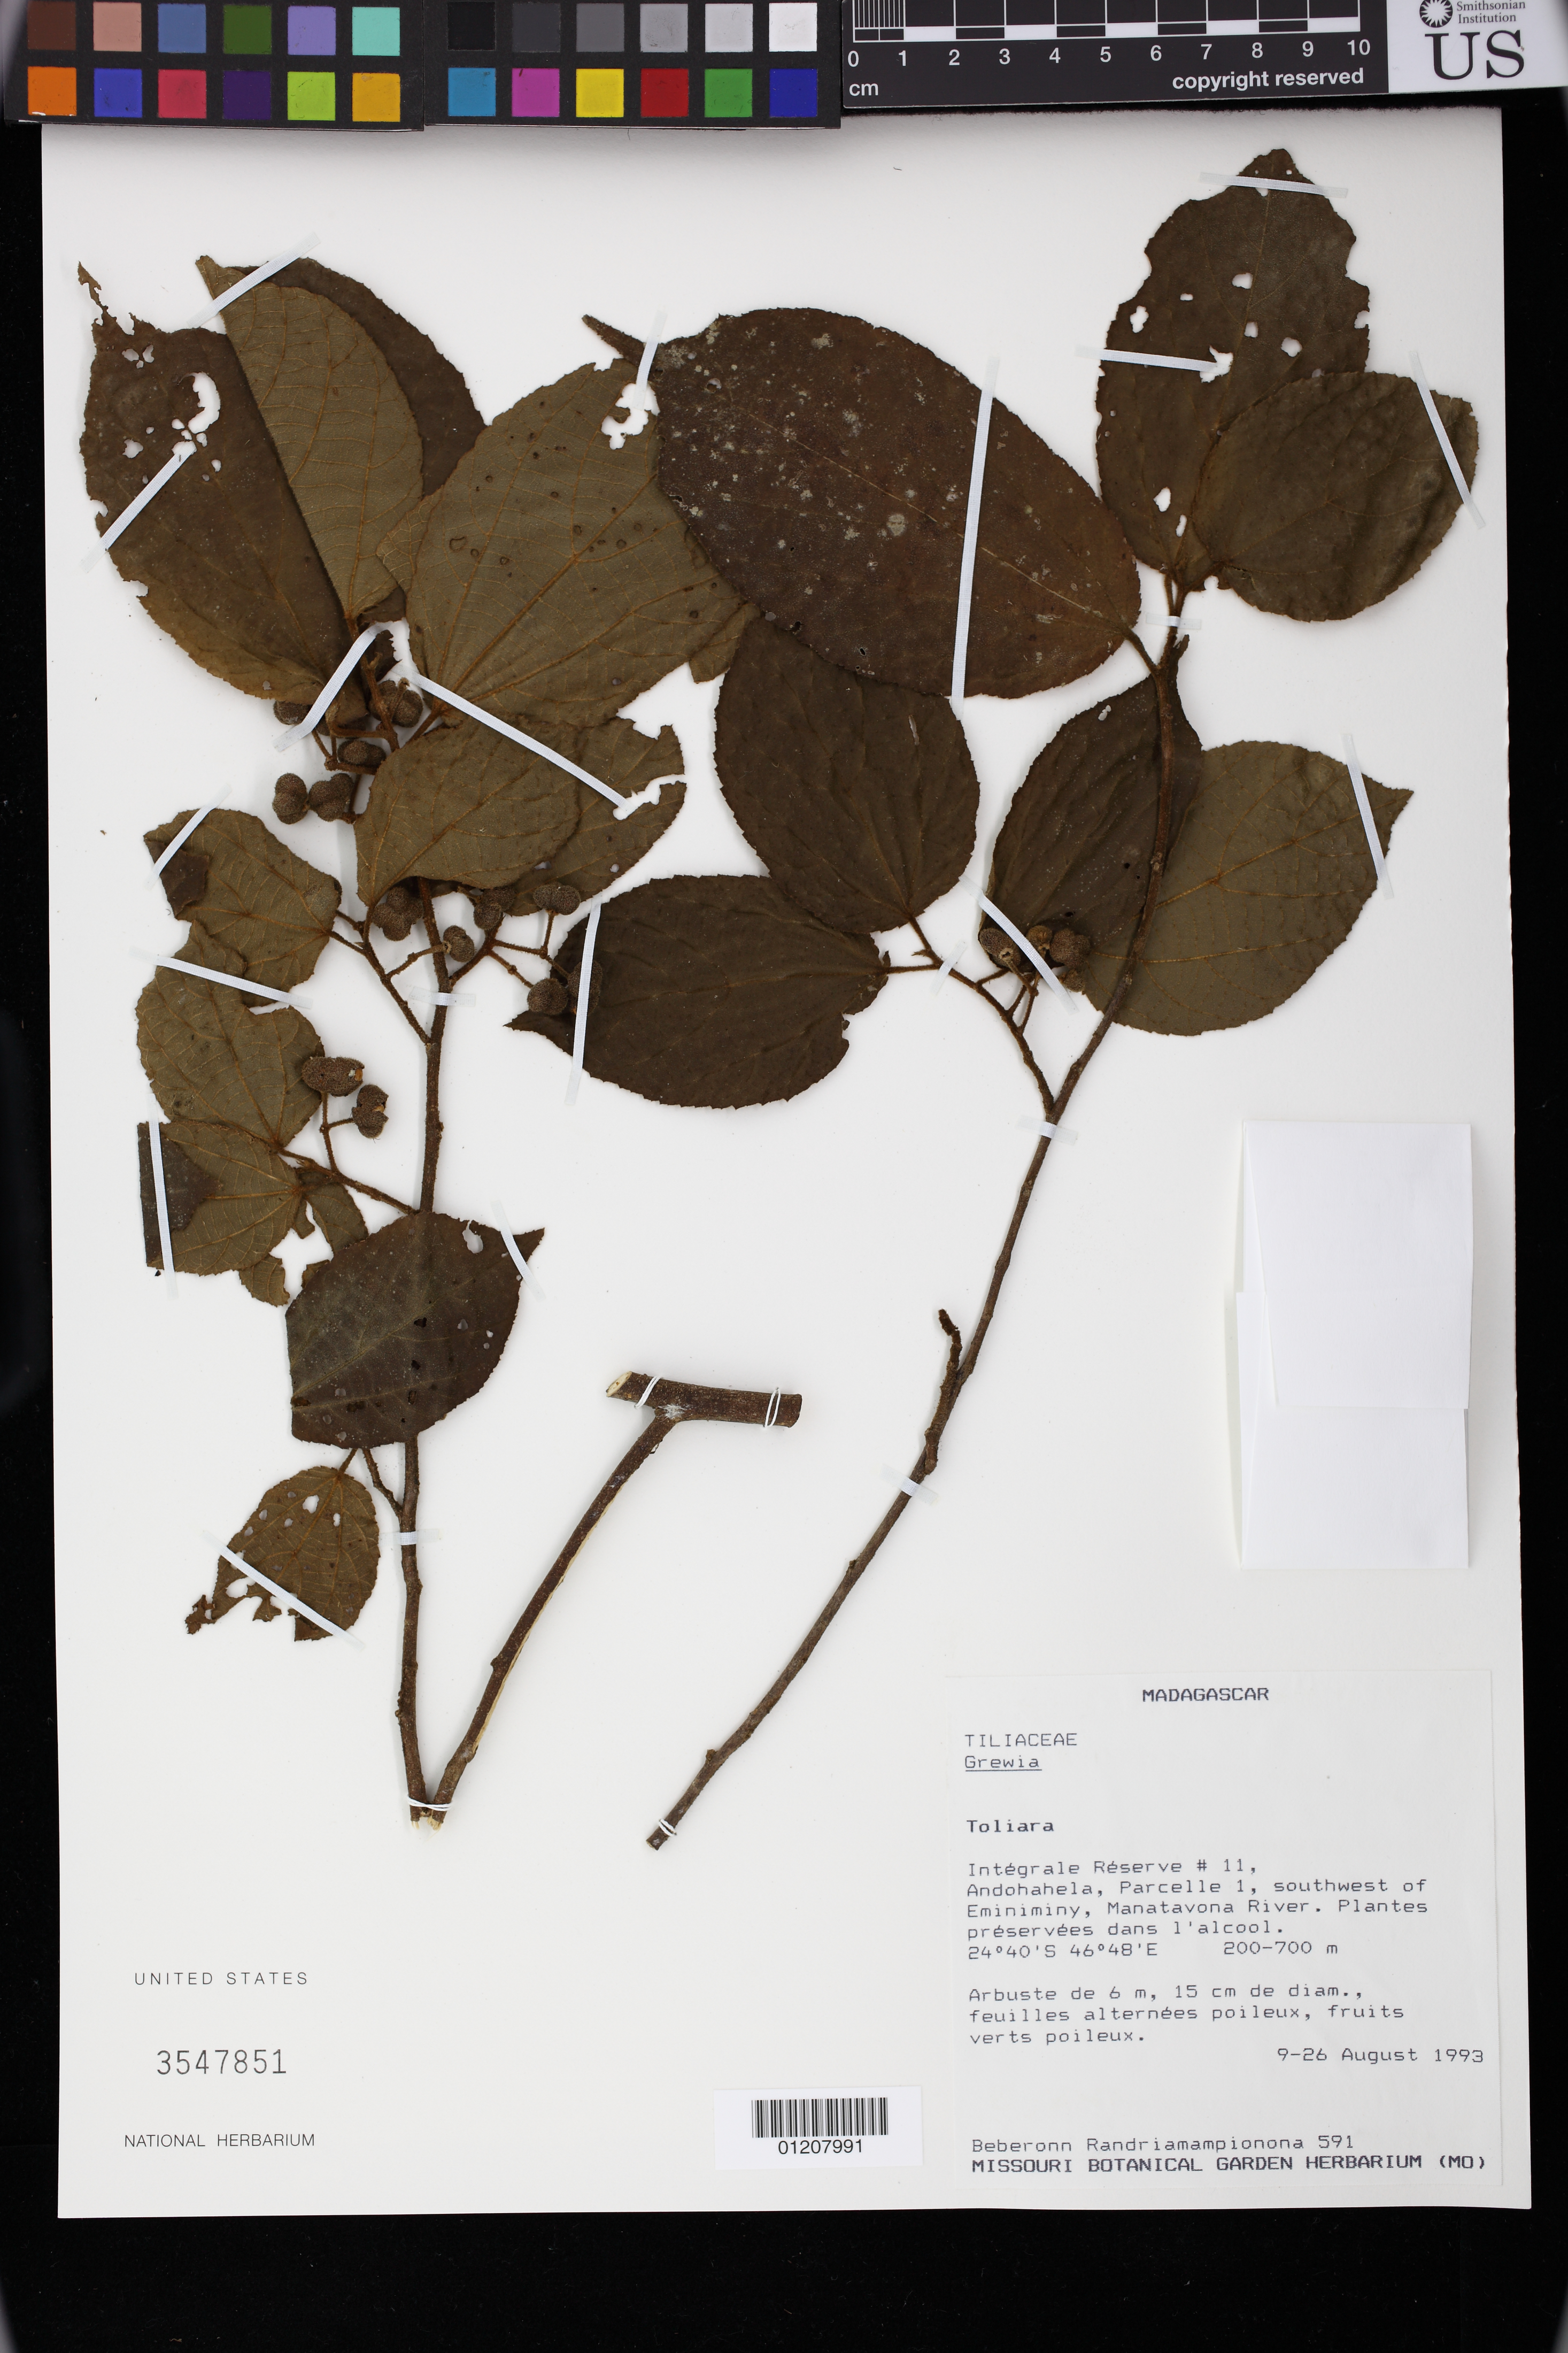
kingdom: Plantae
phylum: Tracheophyta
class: Magnoliopsida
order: Malvales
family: Malvaceae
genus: Grewia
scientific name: Grewia aprina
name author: Capuron & Mabb. ex Phillipson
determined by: Jourdain-Fievet, L.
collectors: B. Randriamampionona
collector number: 591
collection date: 1993-08-09/1993-08-26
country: Madagascar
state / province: Anosy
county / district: Tolanaro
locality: Toliara: Integrale Reserve #11, Andohahela, Parcelle 1, southwest of Eminiminy, Manatavona River.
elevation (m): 200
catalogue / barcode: US 3547851